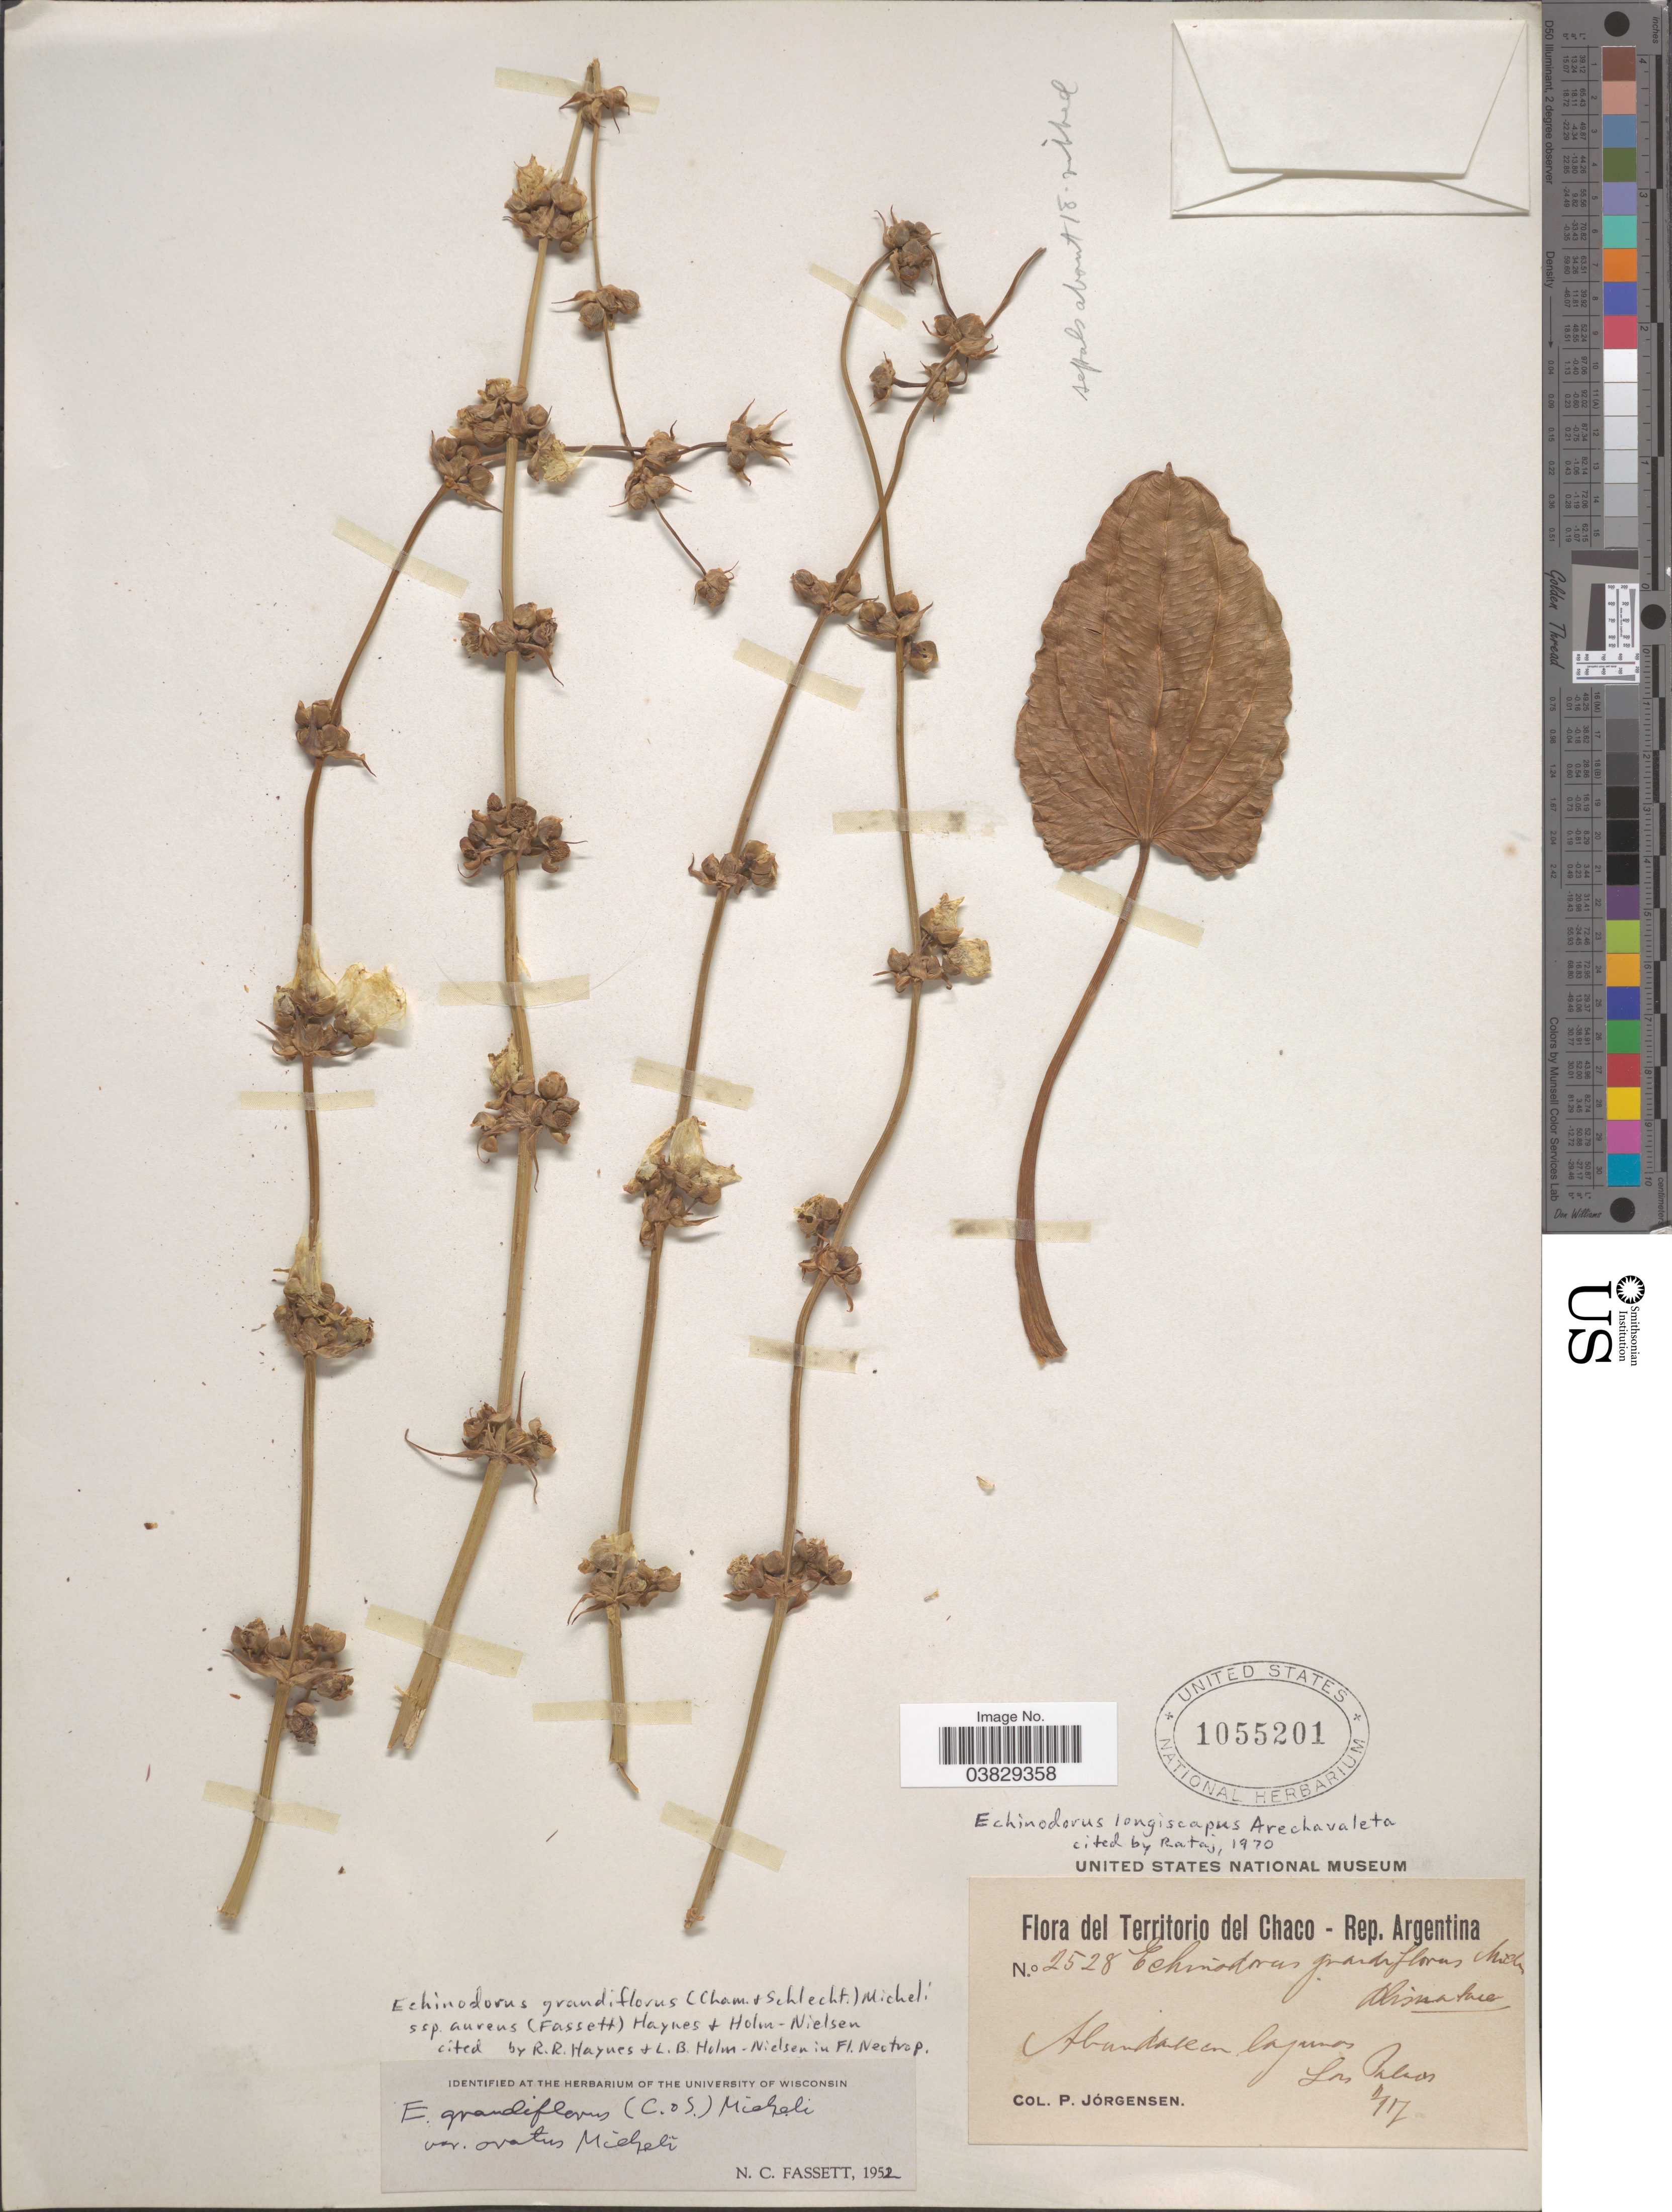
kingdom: Plantae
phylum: Tracheophyta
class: Liliopsida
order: Alismatales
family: Alismataceae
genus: Echinodorus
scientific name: Echinodorus grandiflorus subsp. aureus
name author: (Fassett) R.R. Haynes & Holm-Niels.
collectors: P. Jörgensen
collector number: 2528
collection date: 1917-02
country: Argentina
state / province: Chaco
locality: Los Palmas.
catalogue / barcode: US 1055201